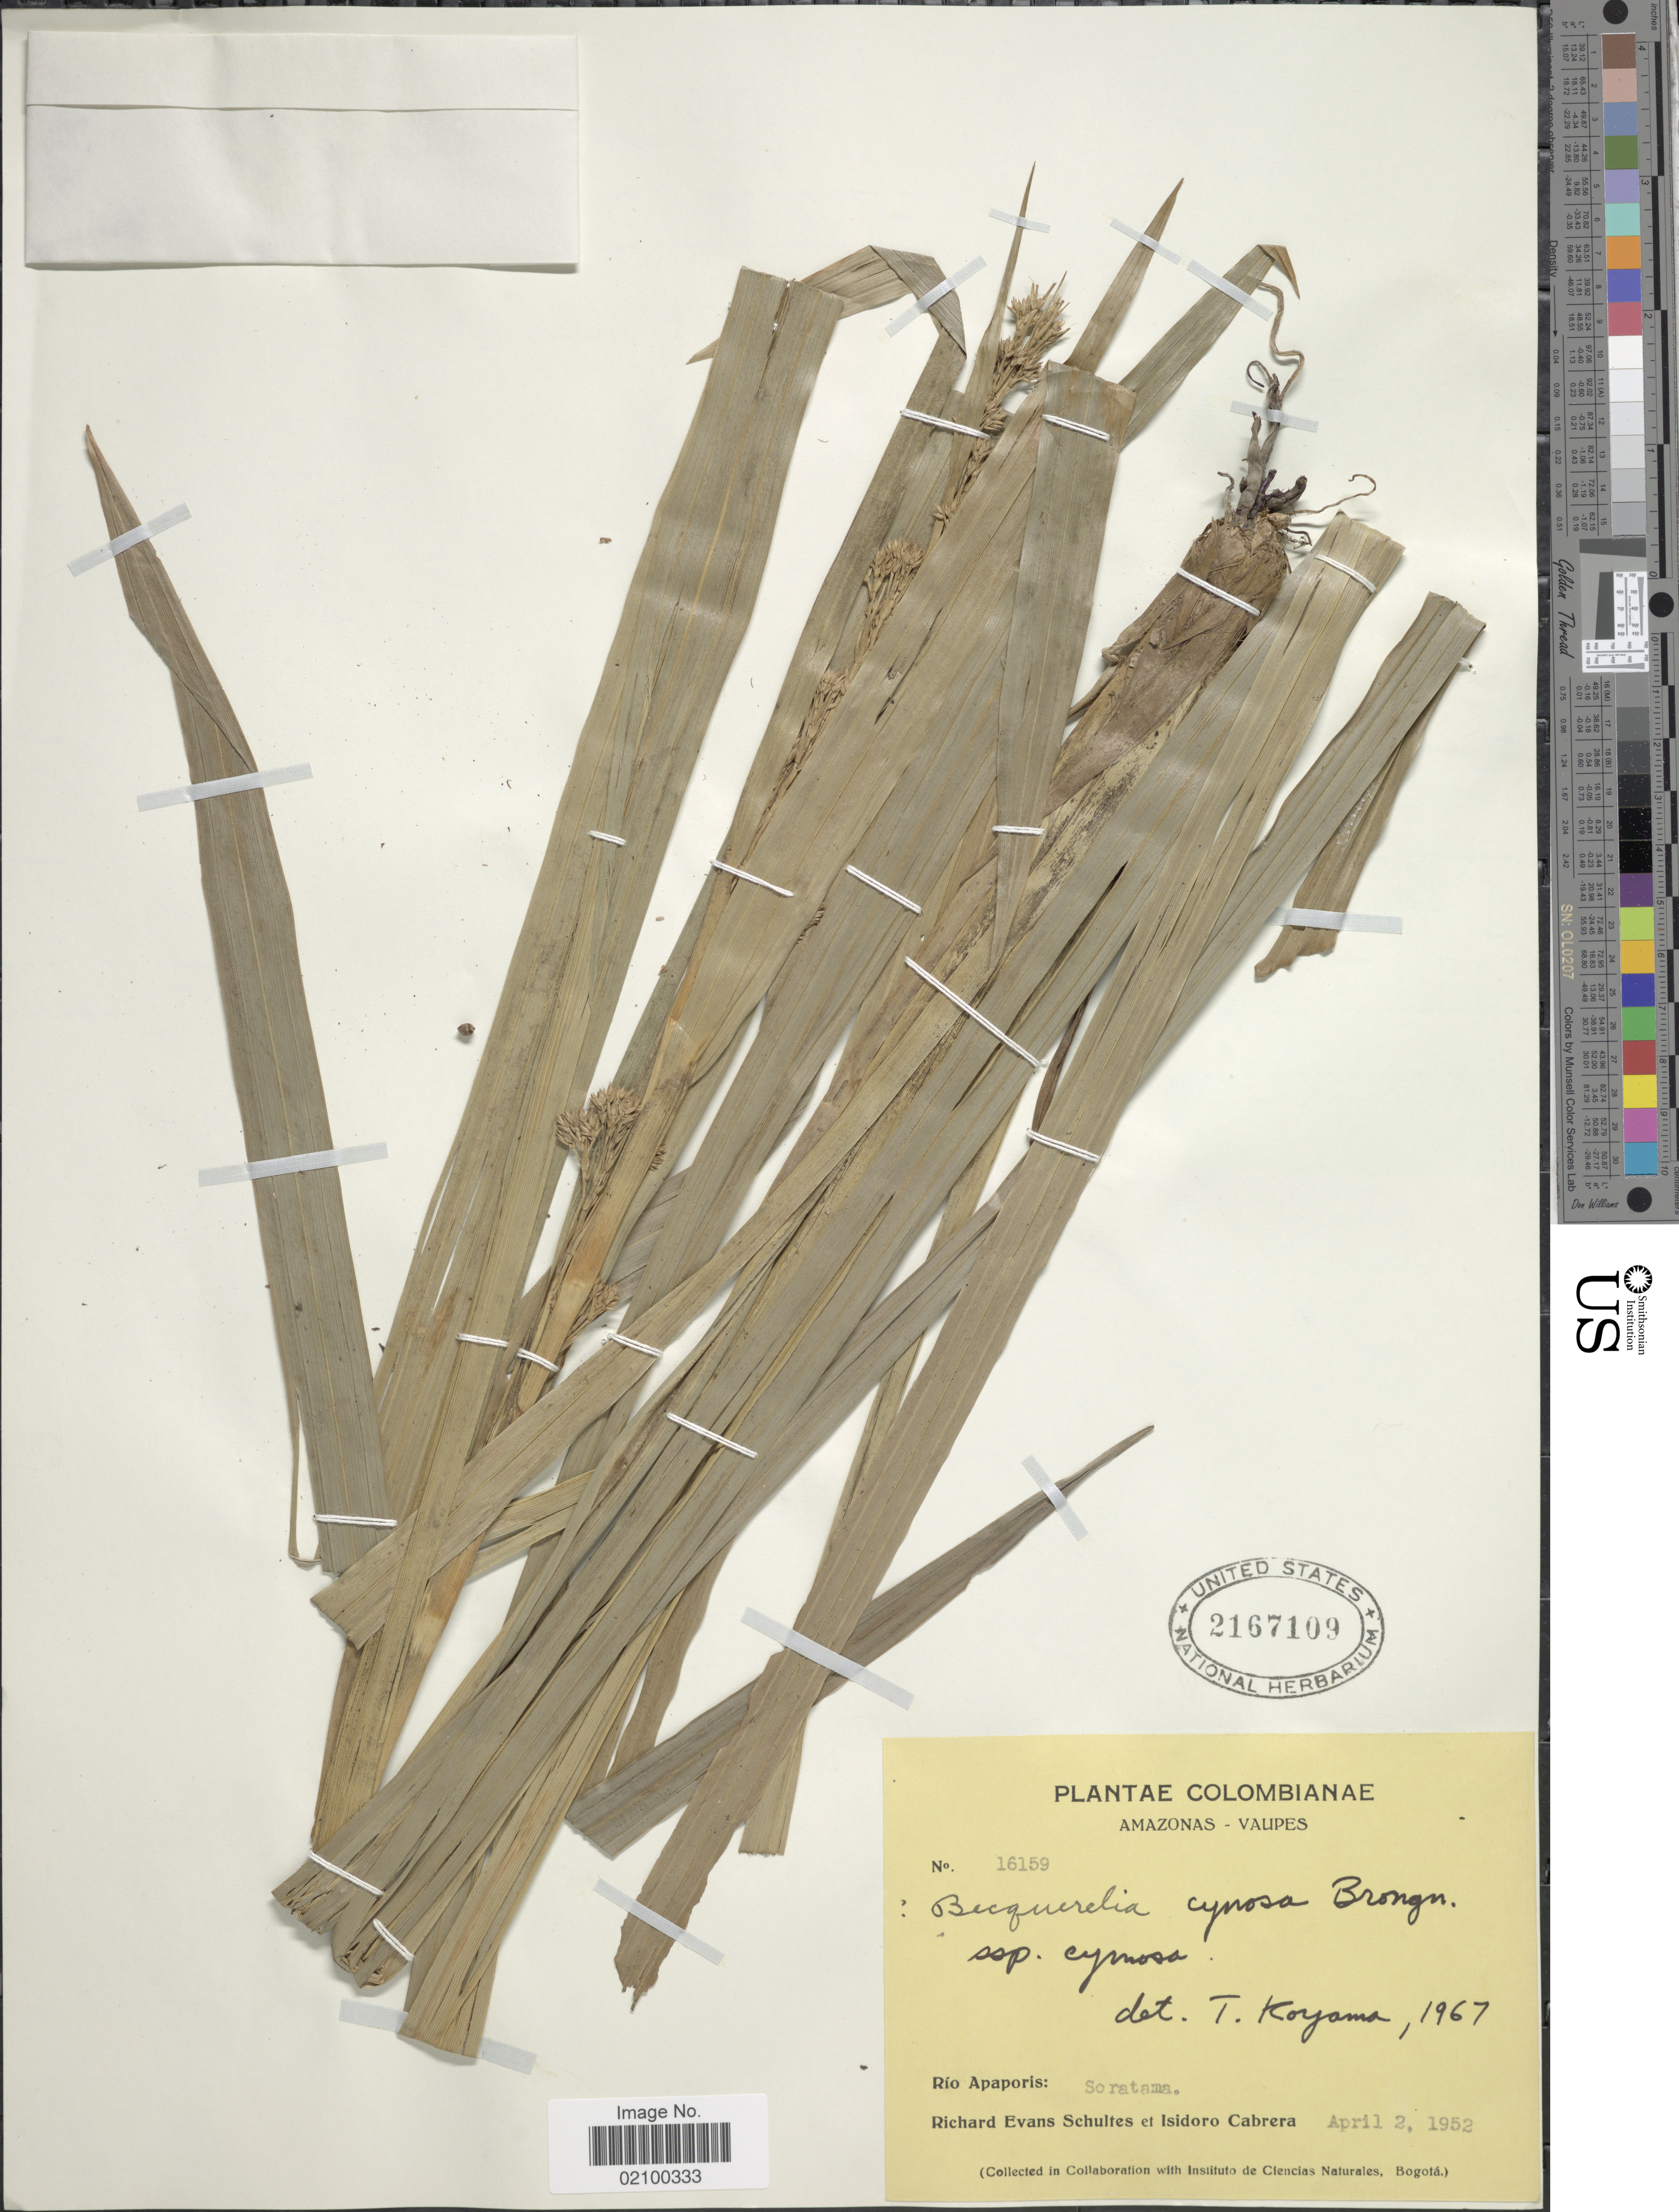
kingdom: Plantae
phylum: Tracheophyta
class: Liliopsida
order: Poales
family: Cyperaceae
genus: Becquerelia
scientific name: Becquerelia cymosa subsp. cymosa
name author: Brongn.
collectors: R. E. Schultes & I. Cabrera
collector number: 16159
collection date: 1952-04-02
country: Colombia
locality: Amazonas - Vaupes. Rio Apaporis, Soratama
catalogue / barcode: US 2167109